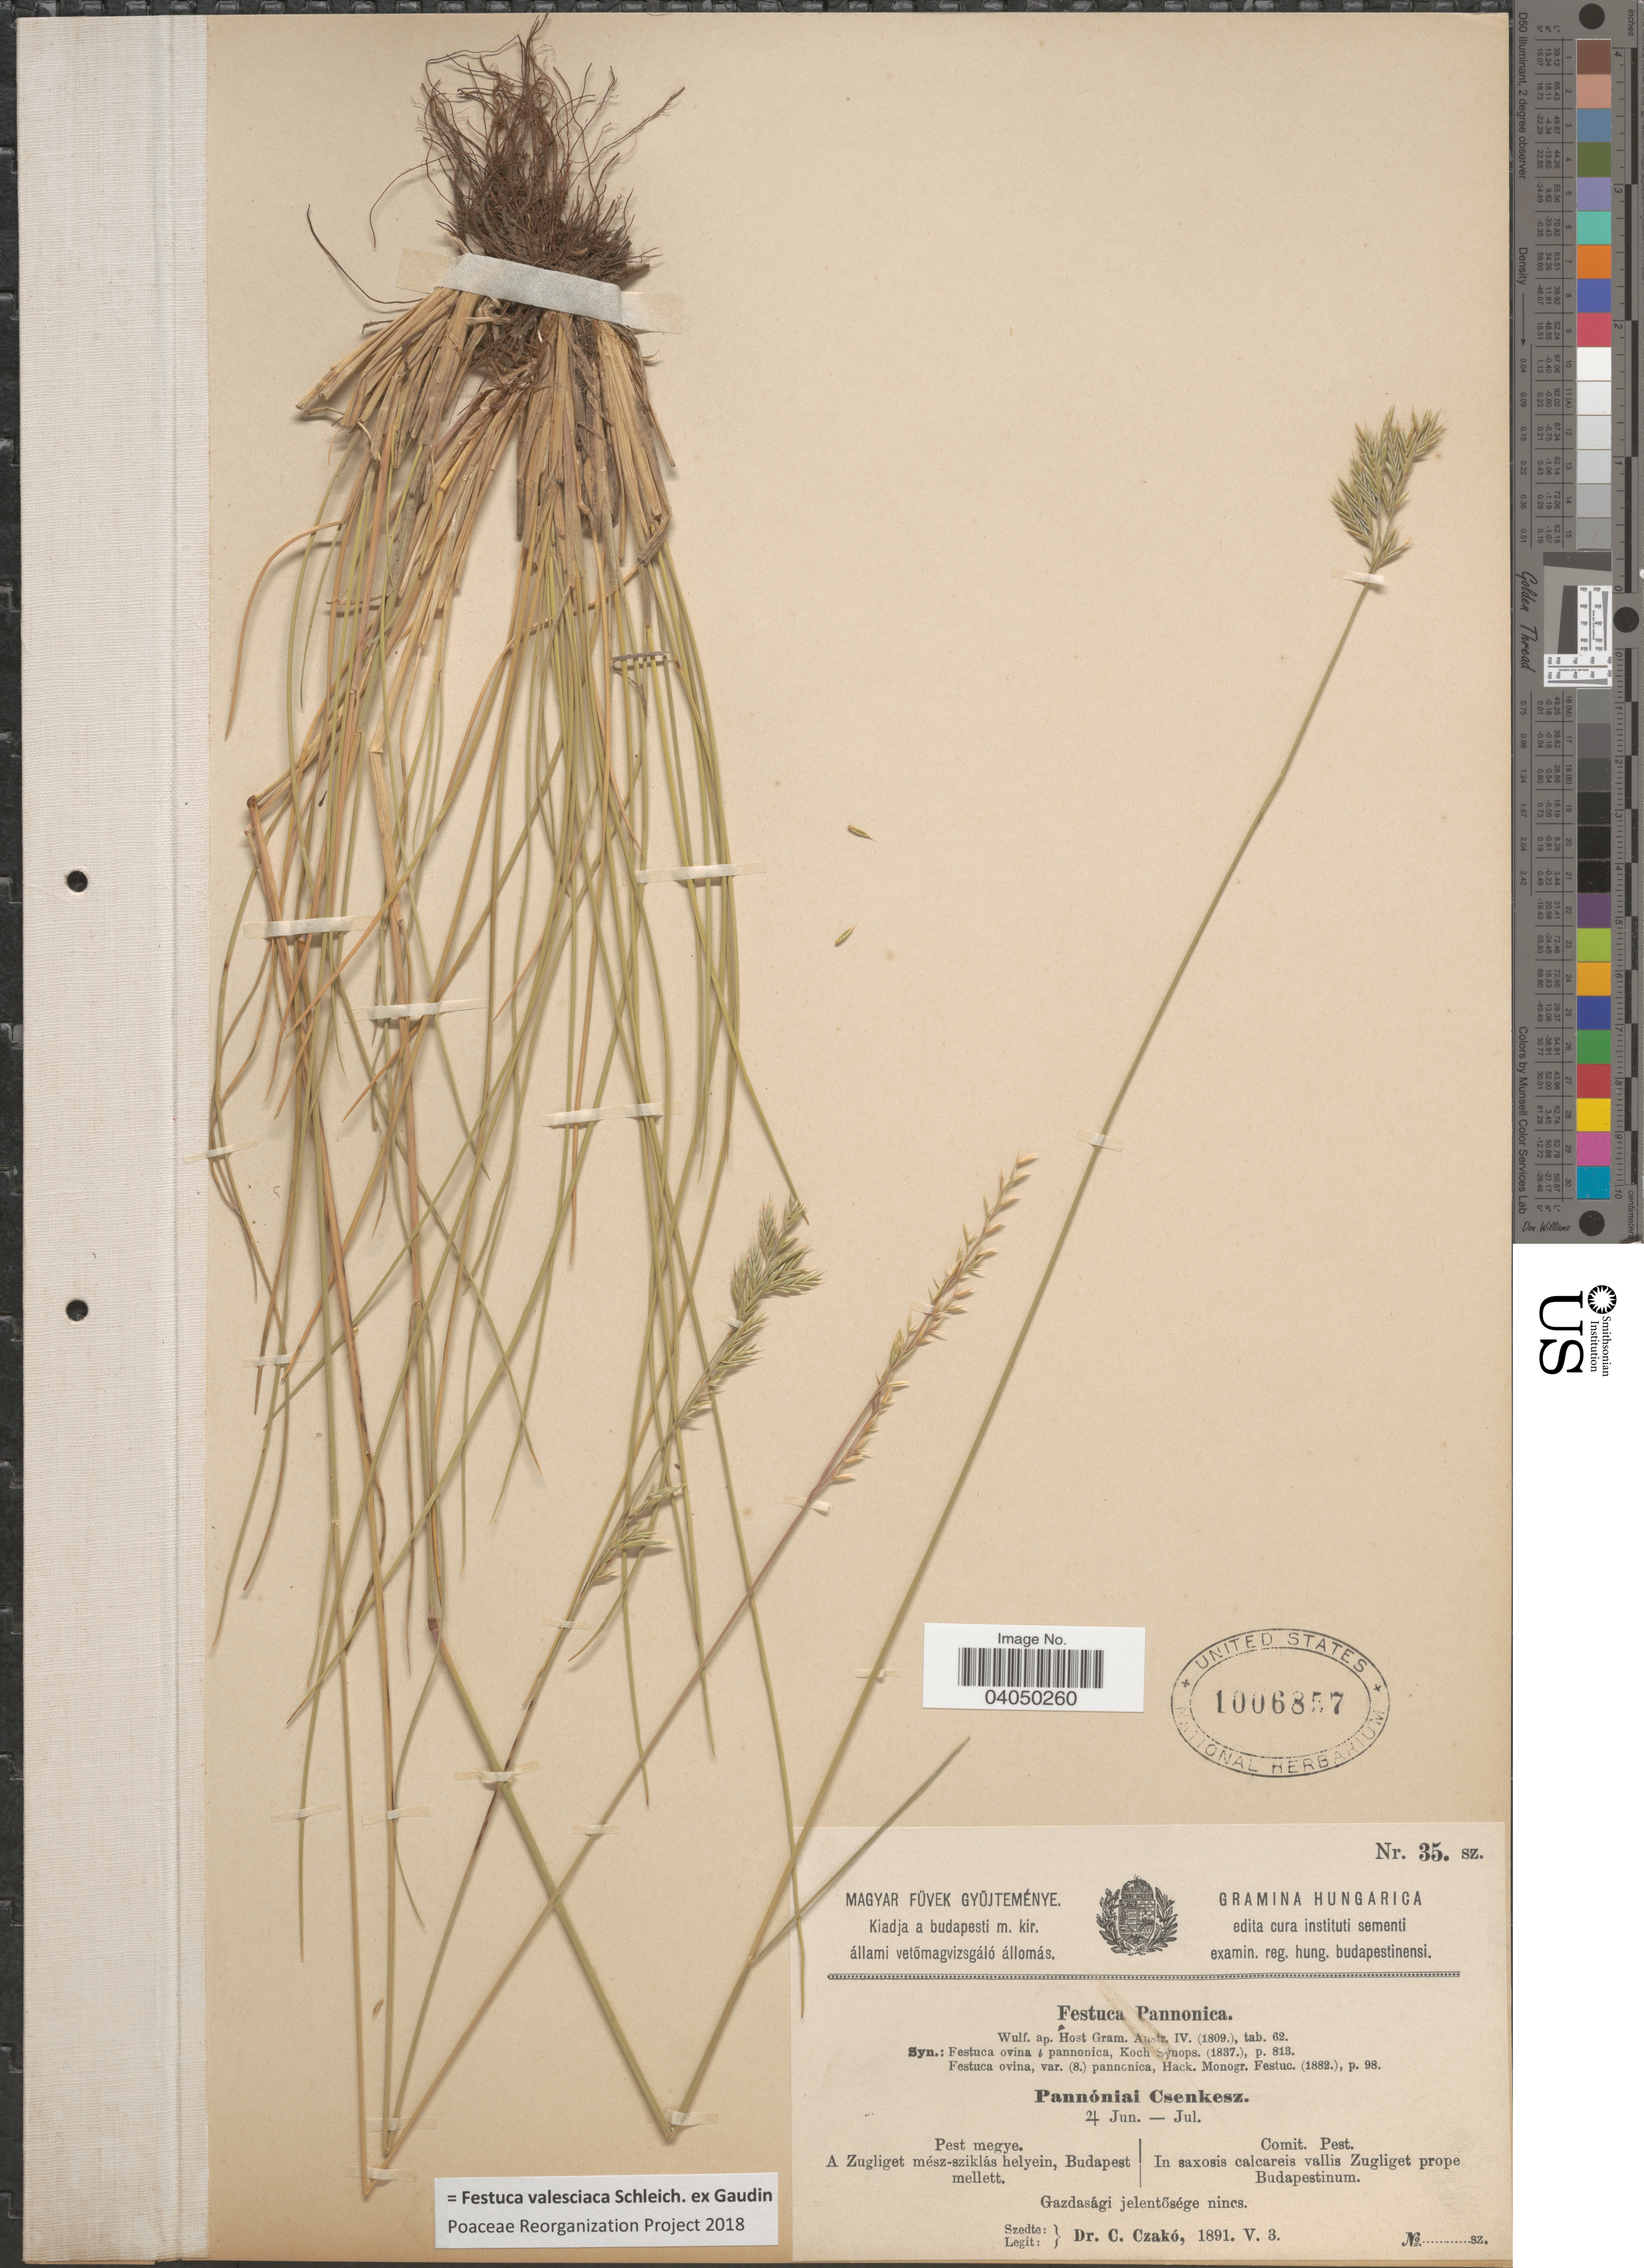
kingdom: Plantae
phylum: Tracheophyta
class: Liliopsida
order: Poales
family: Poaceae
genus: Festuca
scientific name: Festuca valesiaca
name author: Schleich. ex Gaudin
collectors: C. Czakó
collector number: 35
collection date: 1891-05-03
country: Hungary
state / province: Pest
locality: Comit. Pest. In saxosis calcareis vallis Zugliget prope Budapestinum.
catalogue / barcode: US 1006857